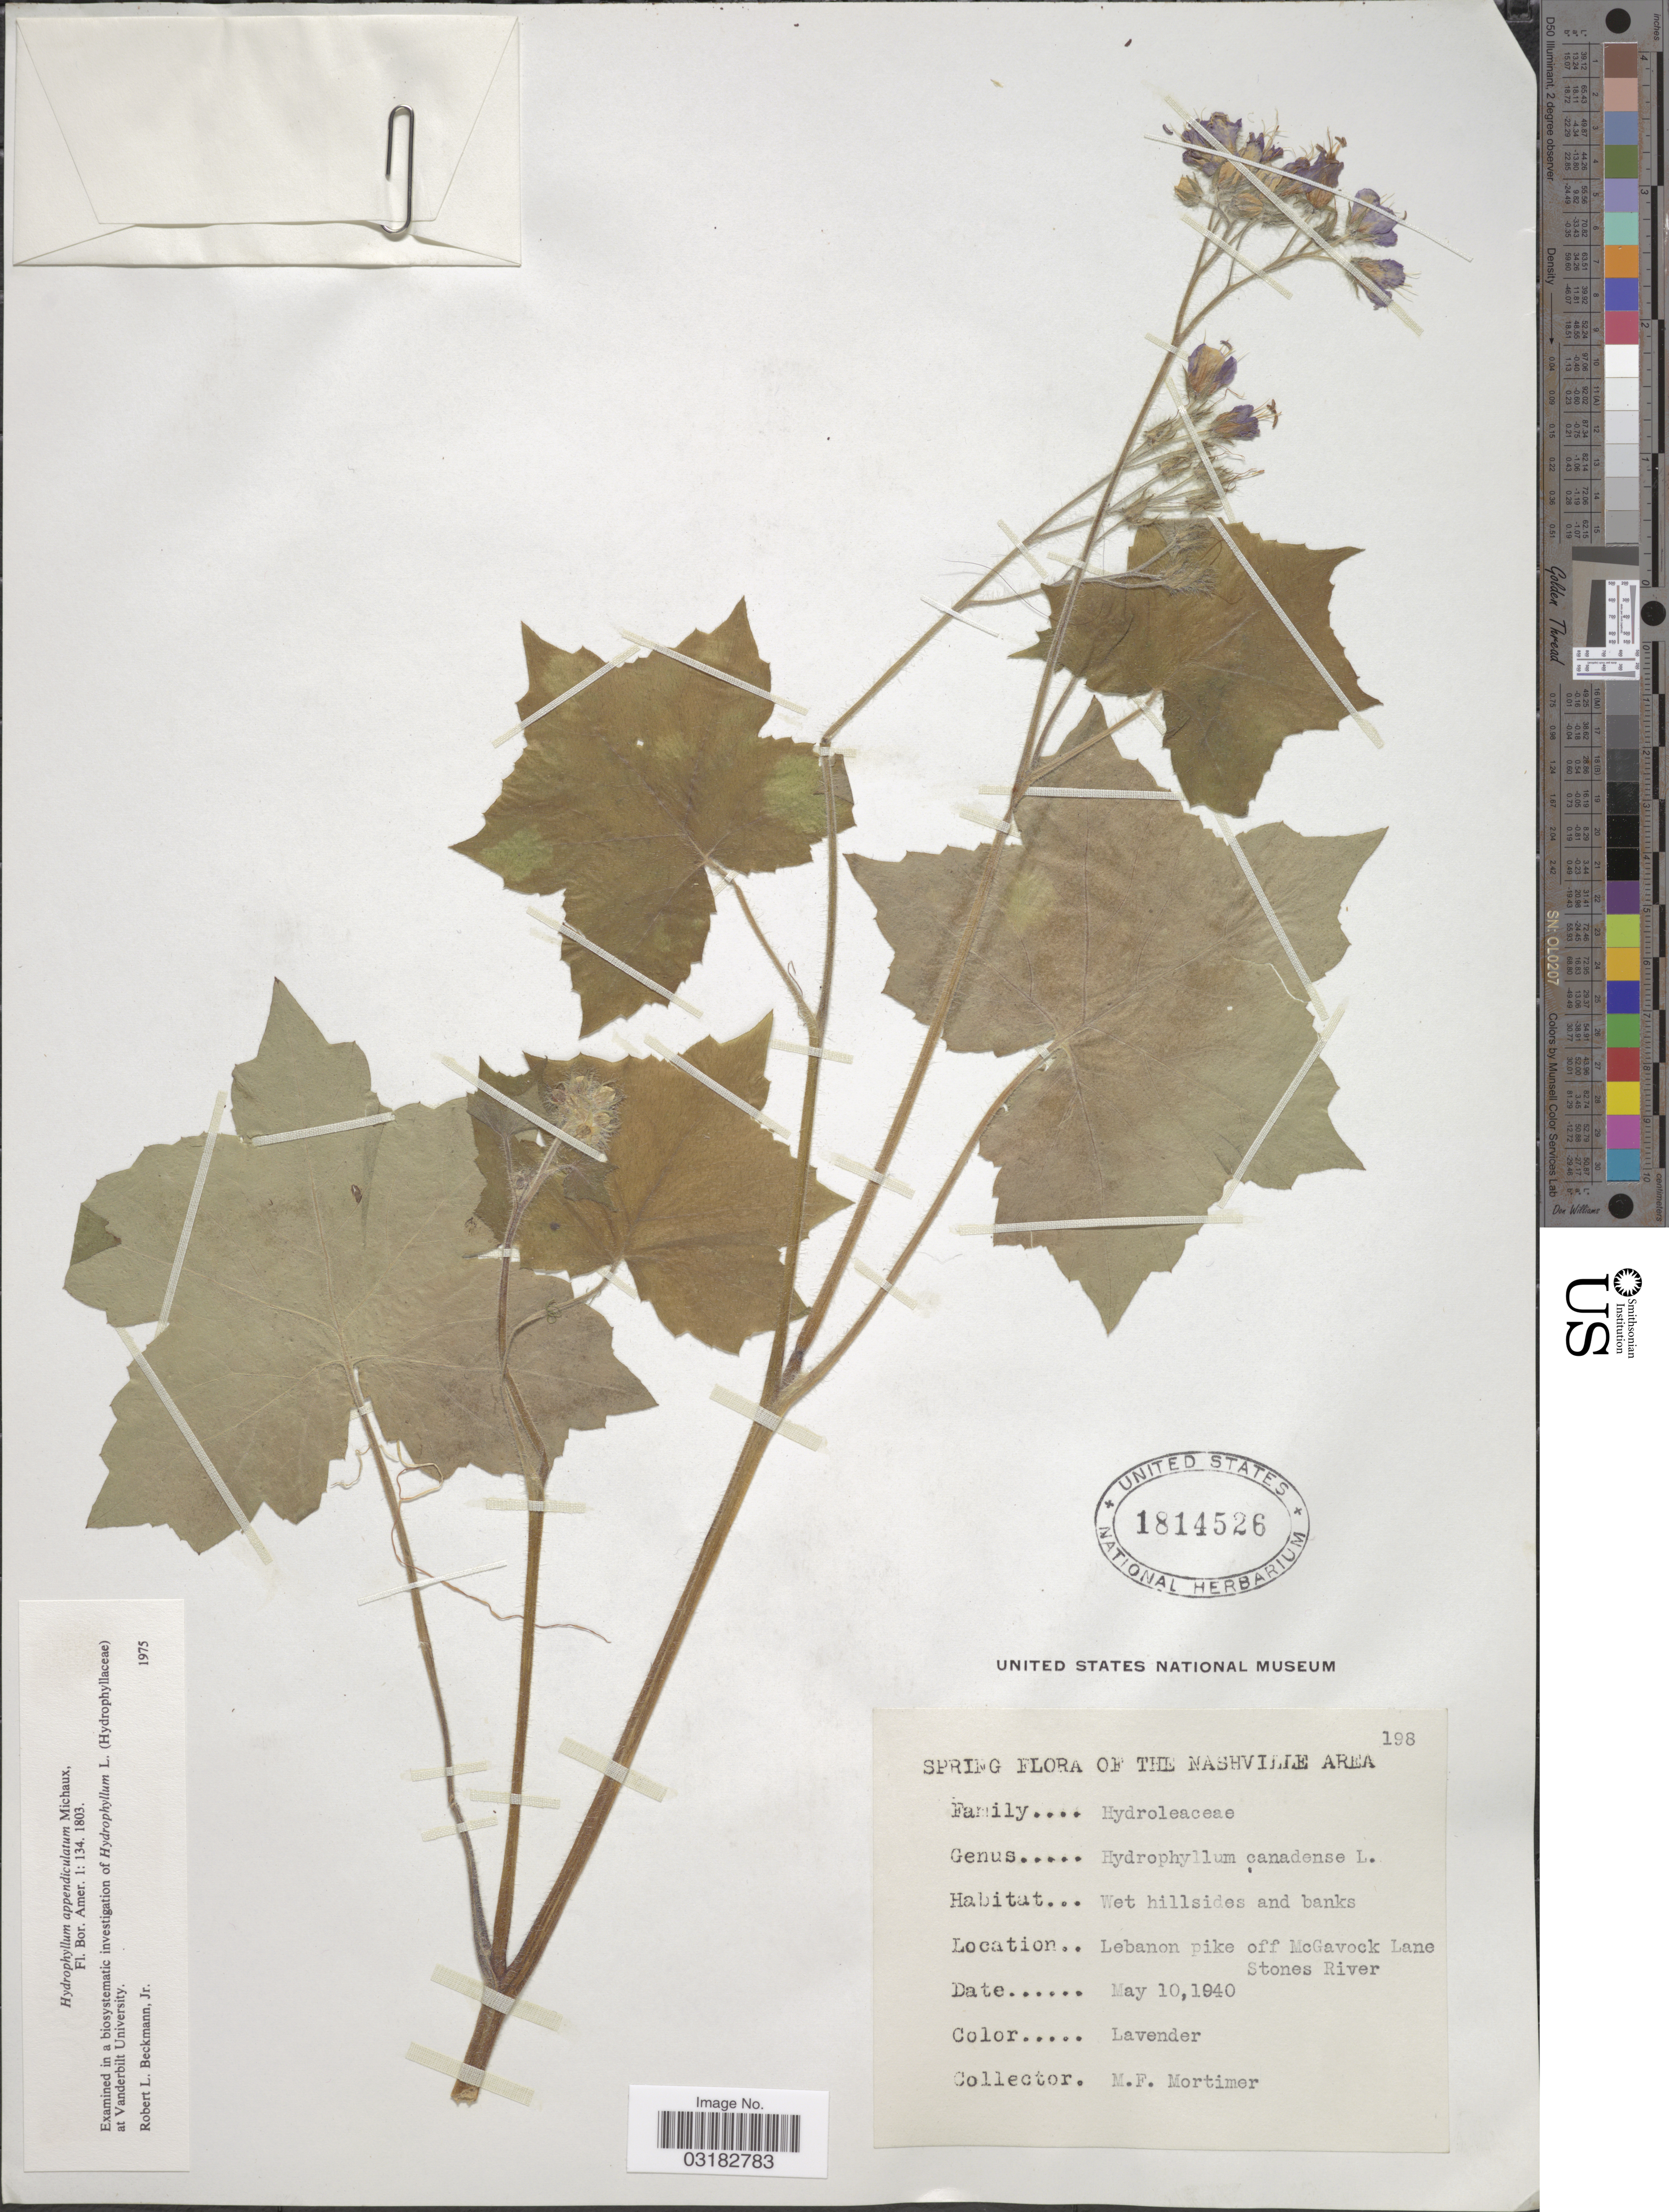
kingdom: Plantae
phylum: Tracheophyta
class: Magnoliopsida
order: Boraginales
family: Hydrophyllaceae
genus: Hydrophyllum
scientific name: Hydrophyllum appendiculatum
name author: Michx.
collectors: M. Mortimer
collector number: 198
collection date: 1940-05-10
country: United States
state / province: Tennessee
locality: Nashville Area. Lebanon pike off McGavock Lane Stones River.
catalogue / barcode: US 1814526